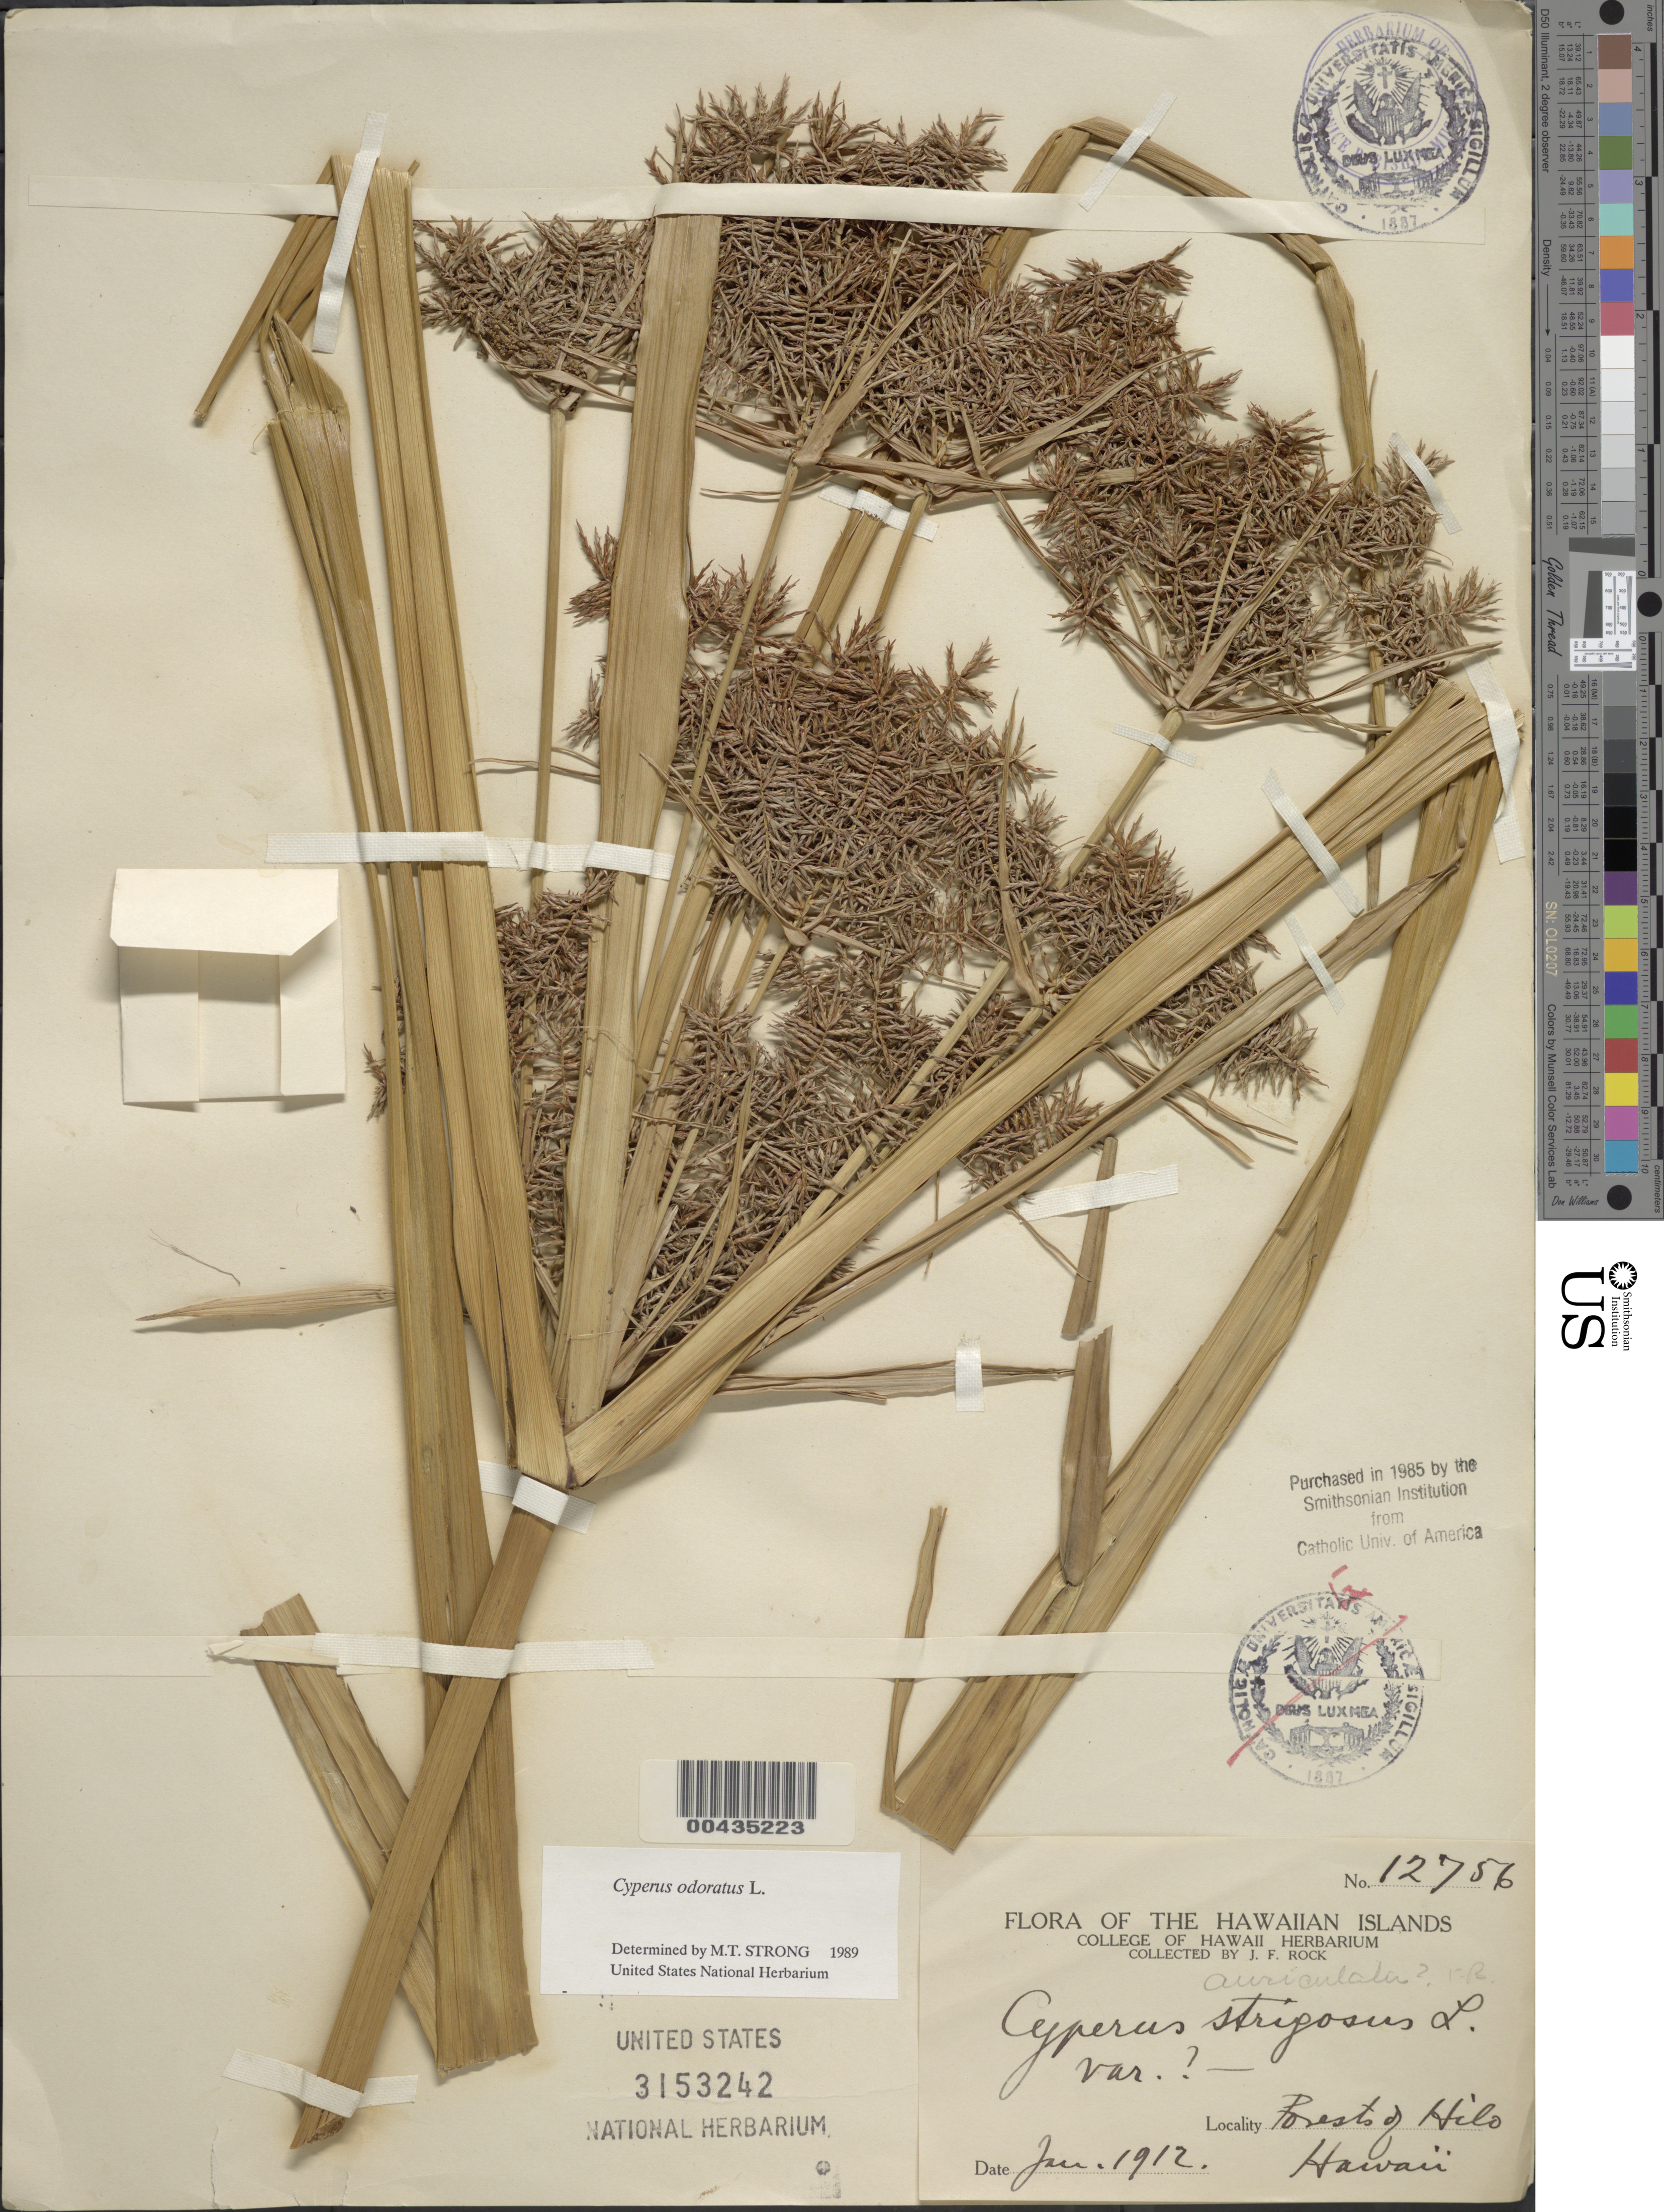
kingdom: Plantae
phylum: Tracheophyta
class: Liliopsida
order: Poales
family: Cyperaceae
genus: Cyperus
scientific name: Cyperus prescottianus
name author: Hook. & Arn.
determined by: Wagner, W. L., (BOT), Smithsonian Institution - National Museum of Natural History (UNITED STATES)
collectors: J. F. Rock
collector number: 12756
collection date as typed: Jan 1912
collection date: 1912-01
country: United States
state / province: Hawaii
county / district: Hawaii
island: Hawaii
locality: Forests of Hilo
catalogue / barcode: US 3153242